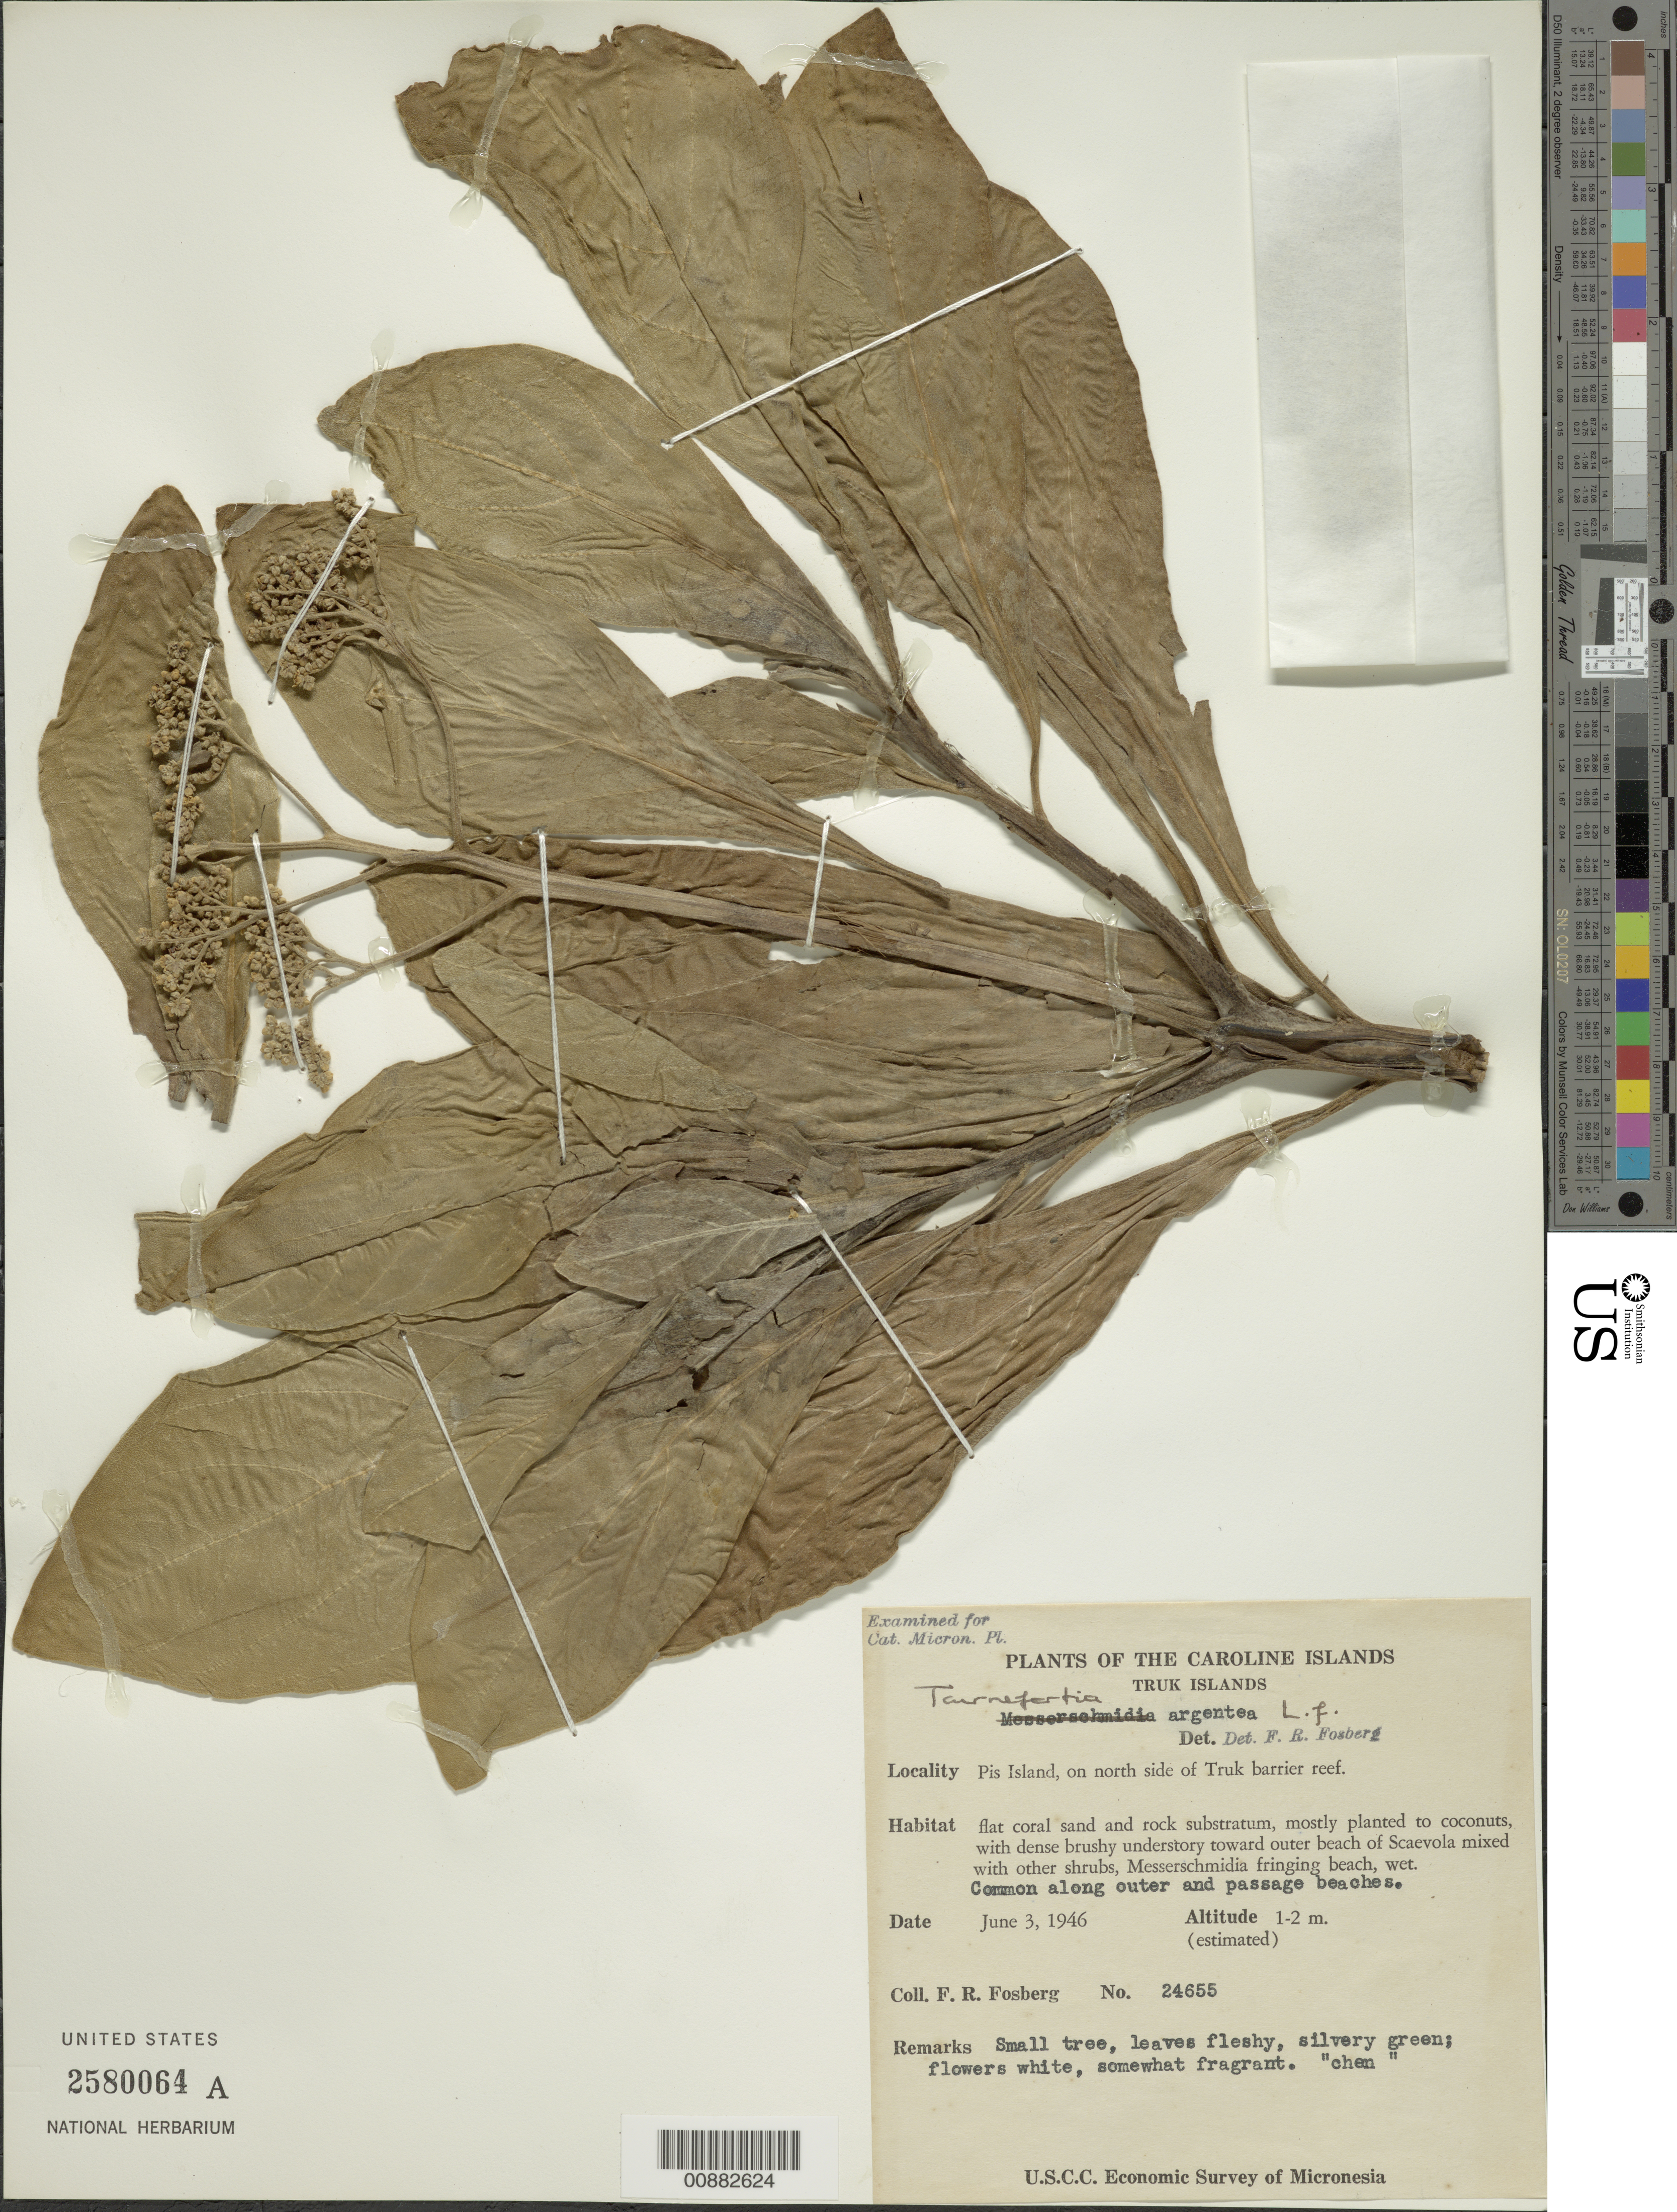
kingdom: Plantae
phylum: Tracheophyta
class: Magnoliopsida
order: Boraginales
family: Heliotropiaceae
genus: Heliotropium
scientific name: Heliotropium arboreum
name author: (Blanco) Mabberley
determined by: Wagner, W. L., (BOT), Smithsonian Institution - National Museum of Natural History (UNITED STATES)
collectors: F. R. Fosberg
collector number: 24655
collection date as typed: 03 Jun 1946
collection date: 1946-06-03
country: Micronesia, Federated States of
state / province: Truk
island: Losap Atoll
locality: Pis Islet, on north side of Truk barrier reef.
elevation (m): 1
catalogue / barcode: US 2580064